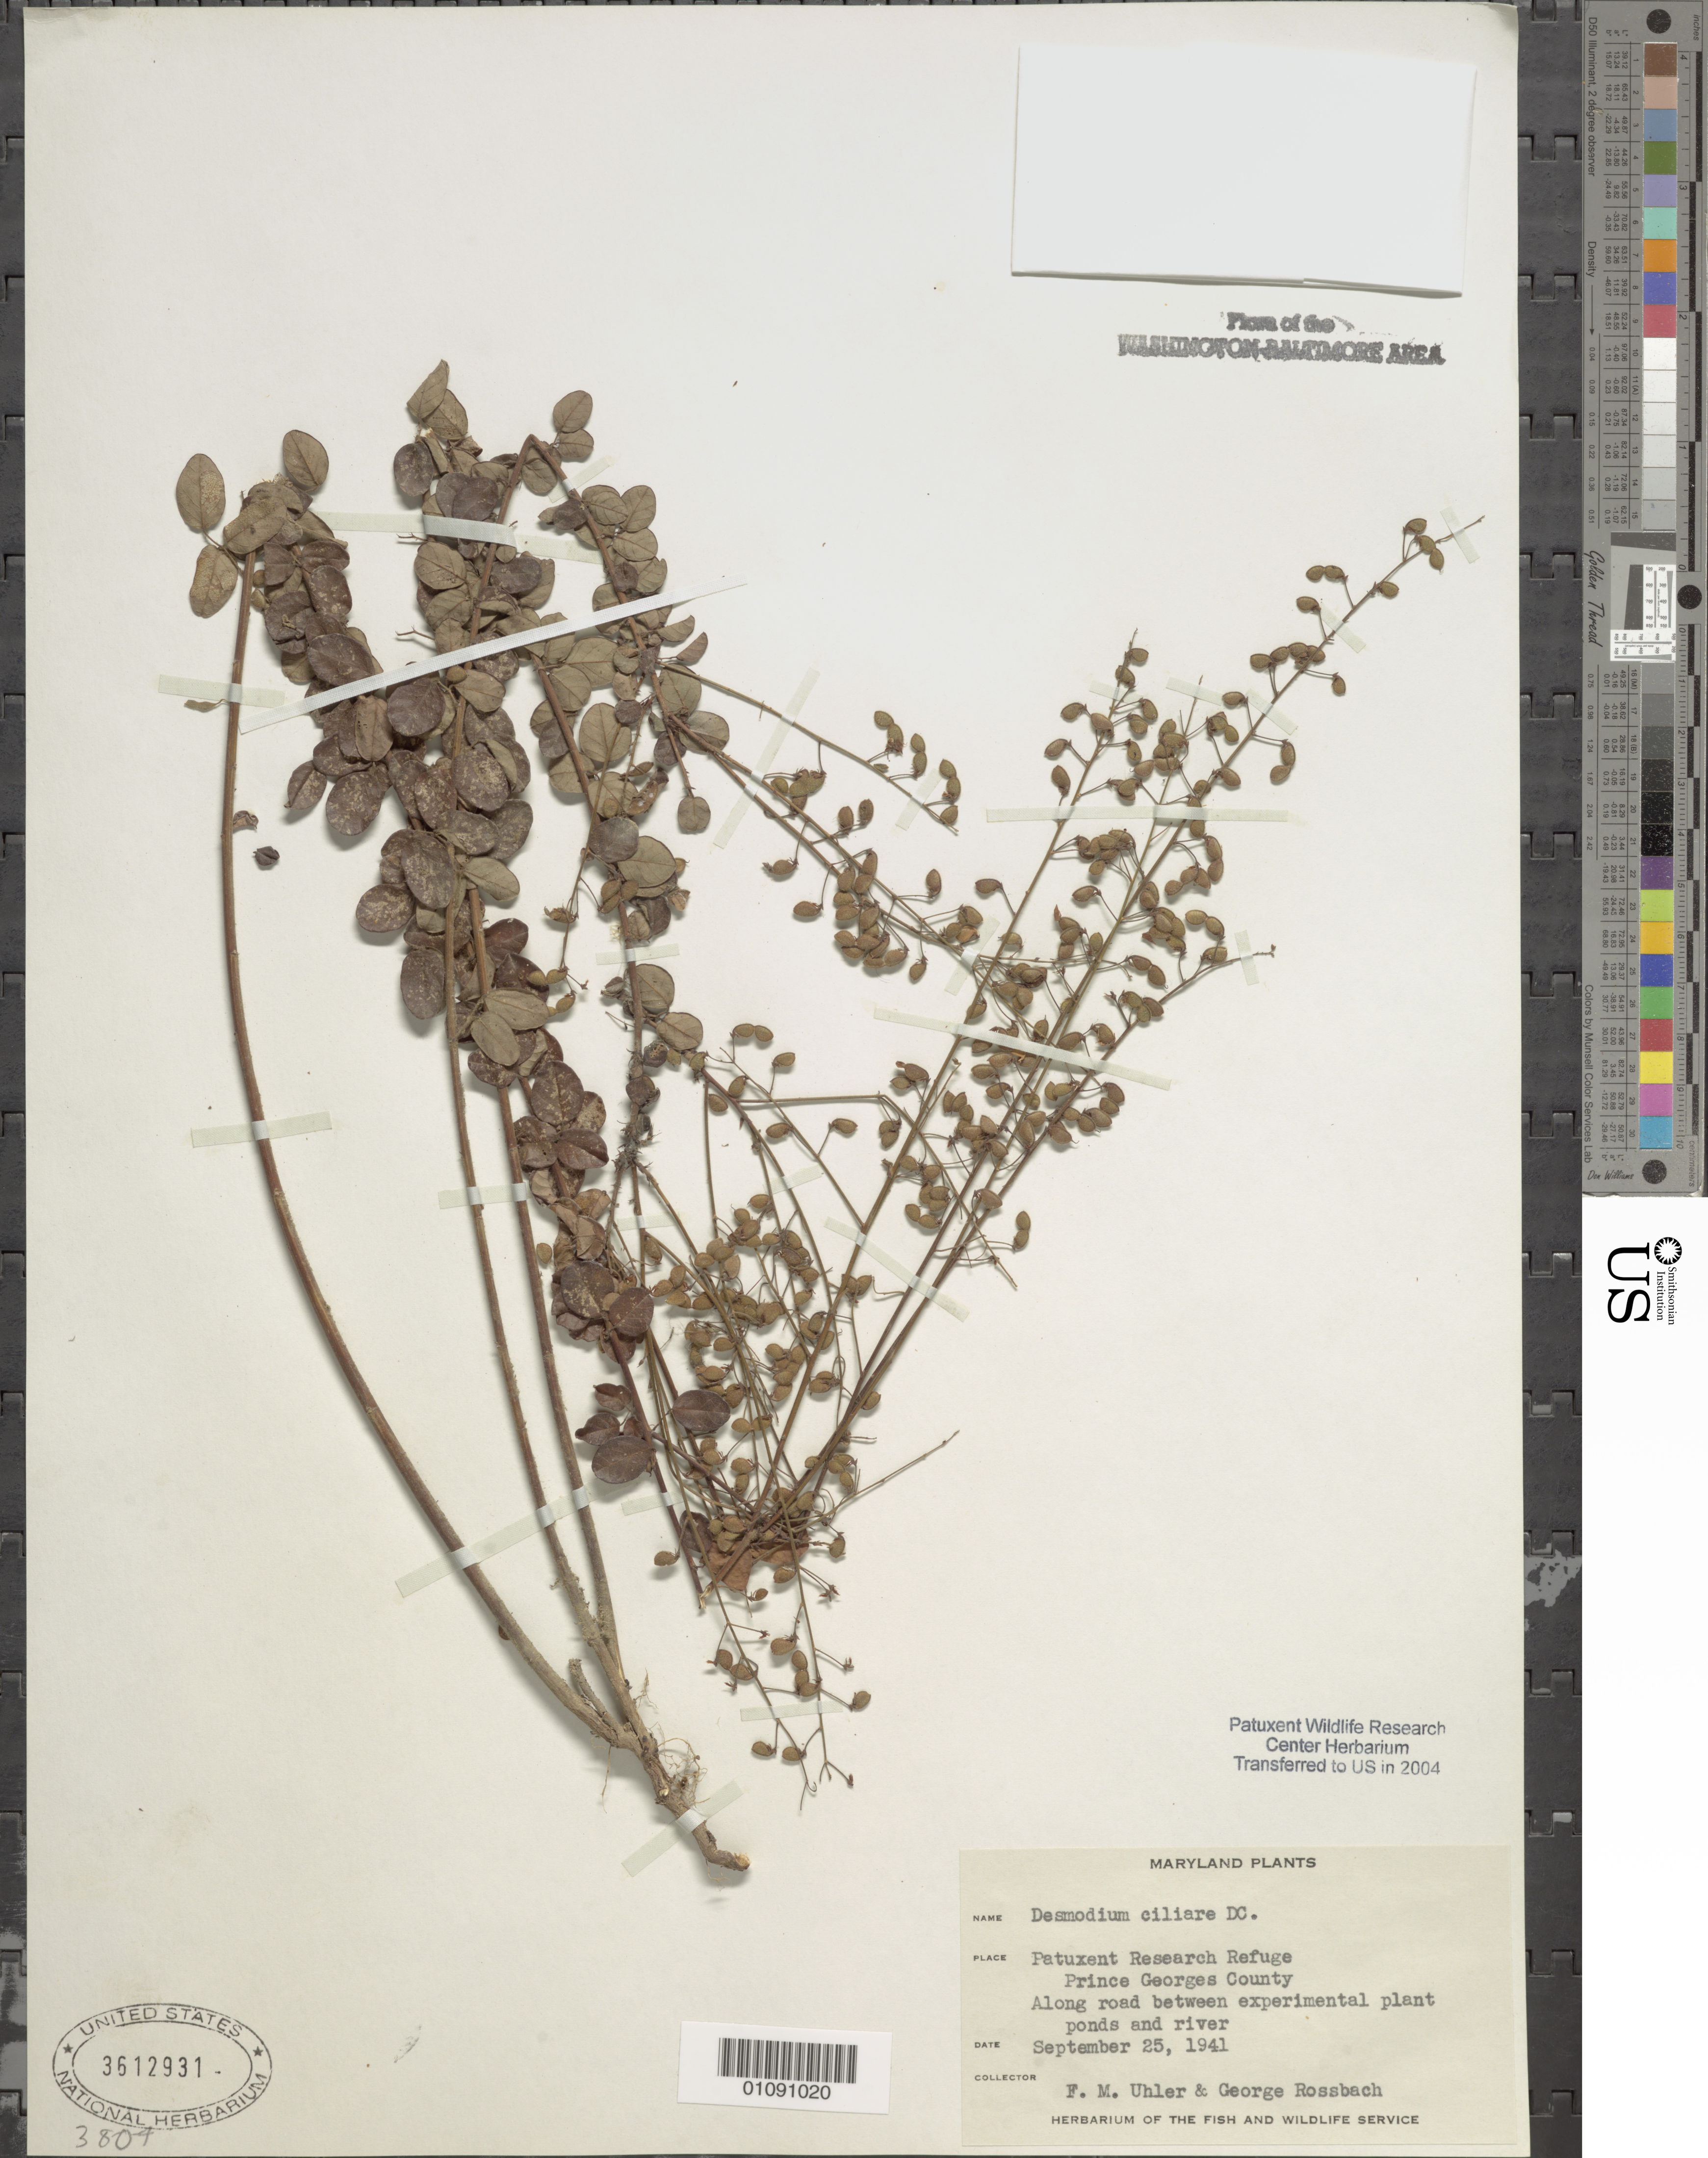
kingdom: Plantae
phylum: Tracheophyta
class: Magnoliopsida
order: Fabales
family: Fabaceae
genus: Desmodium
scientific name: Desmodium ciliare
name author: (Muhl. ex Willd.) DC.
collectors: F. M. Uhler & G. Rossbach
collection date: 1941-09-25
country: United States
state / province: Maryland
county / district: Prince George's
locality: Patuxent Wildlife Refuge. Between experimental plant ponds and river.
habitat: Along river.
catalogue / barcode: US 3612931